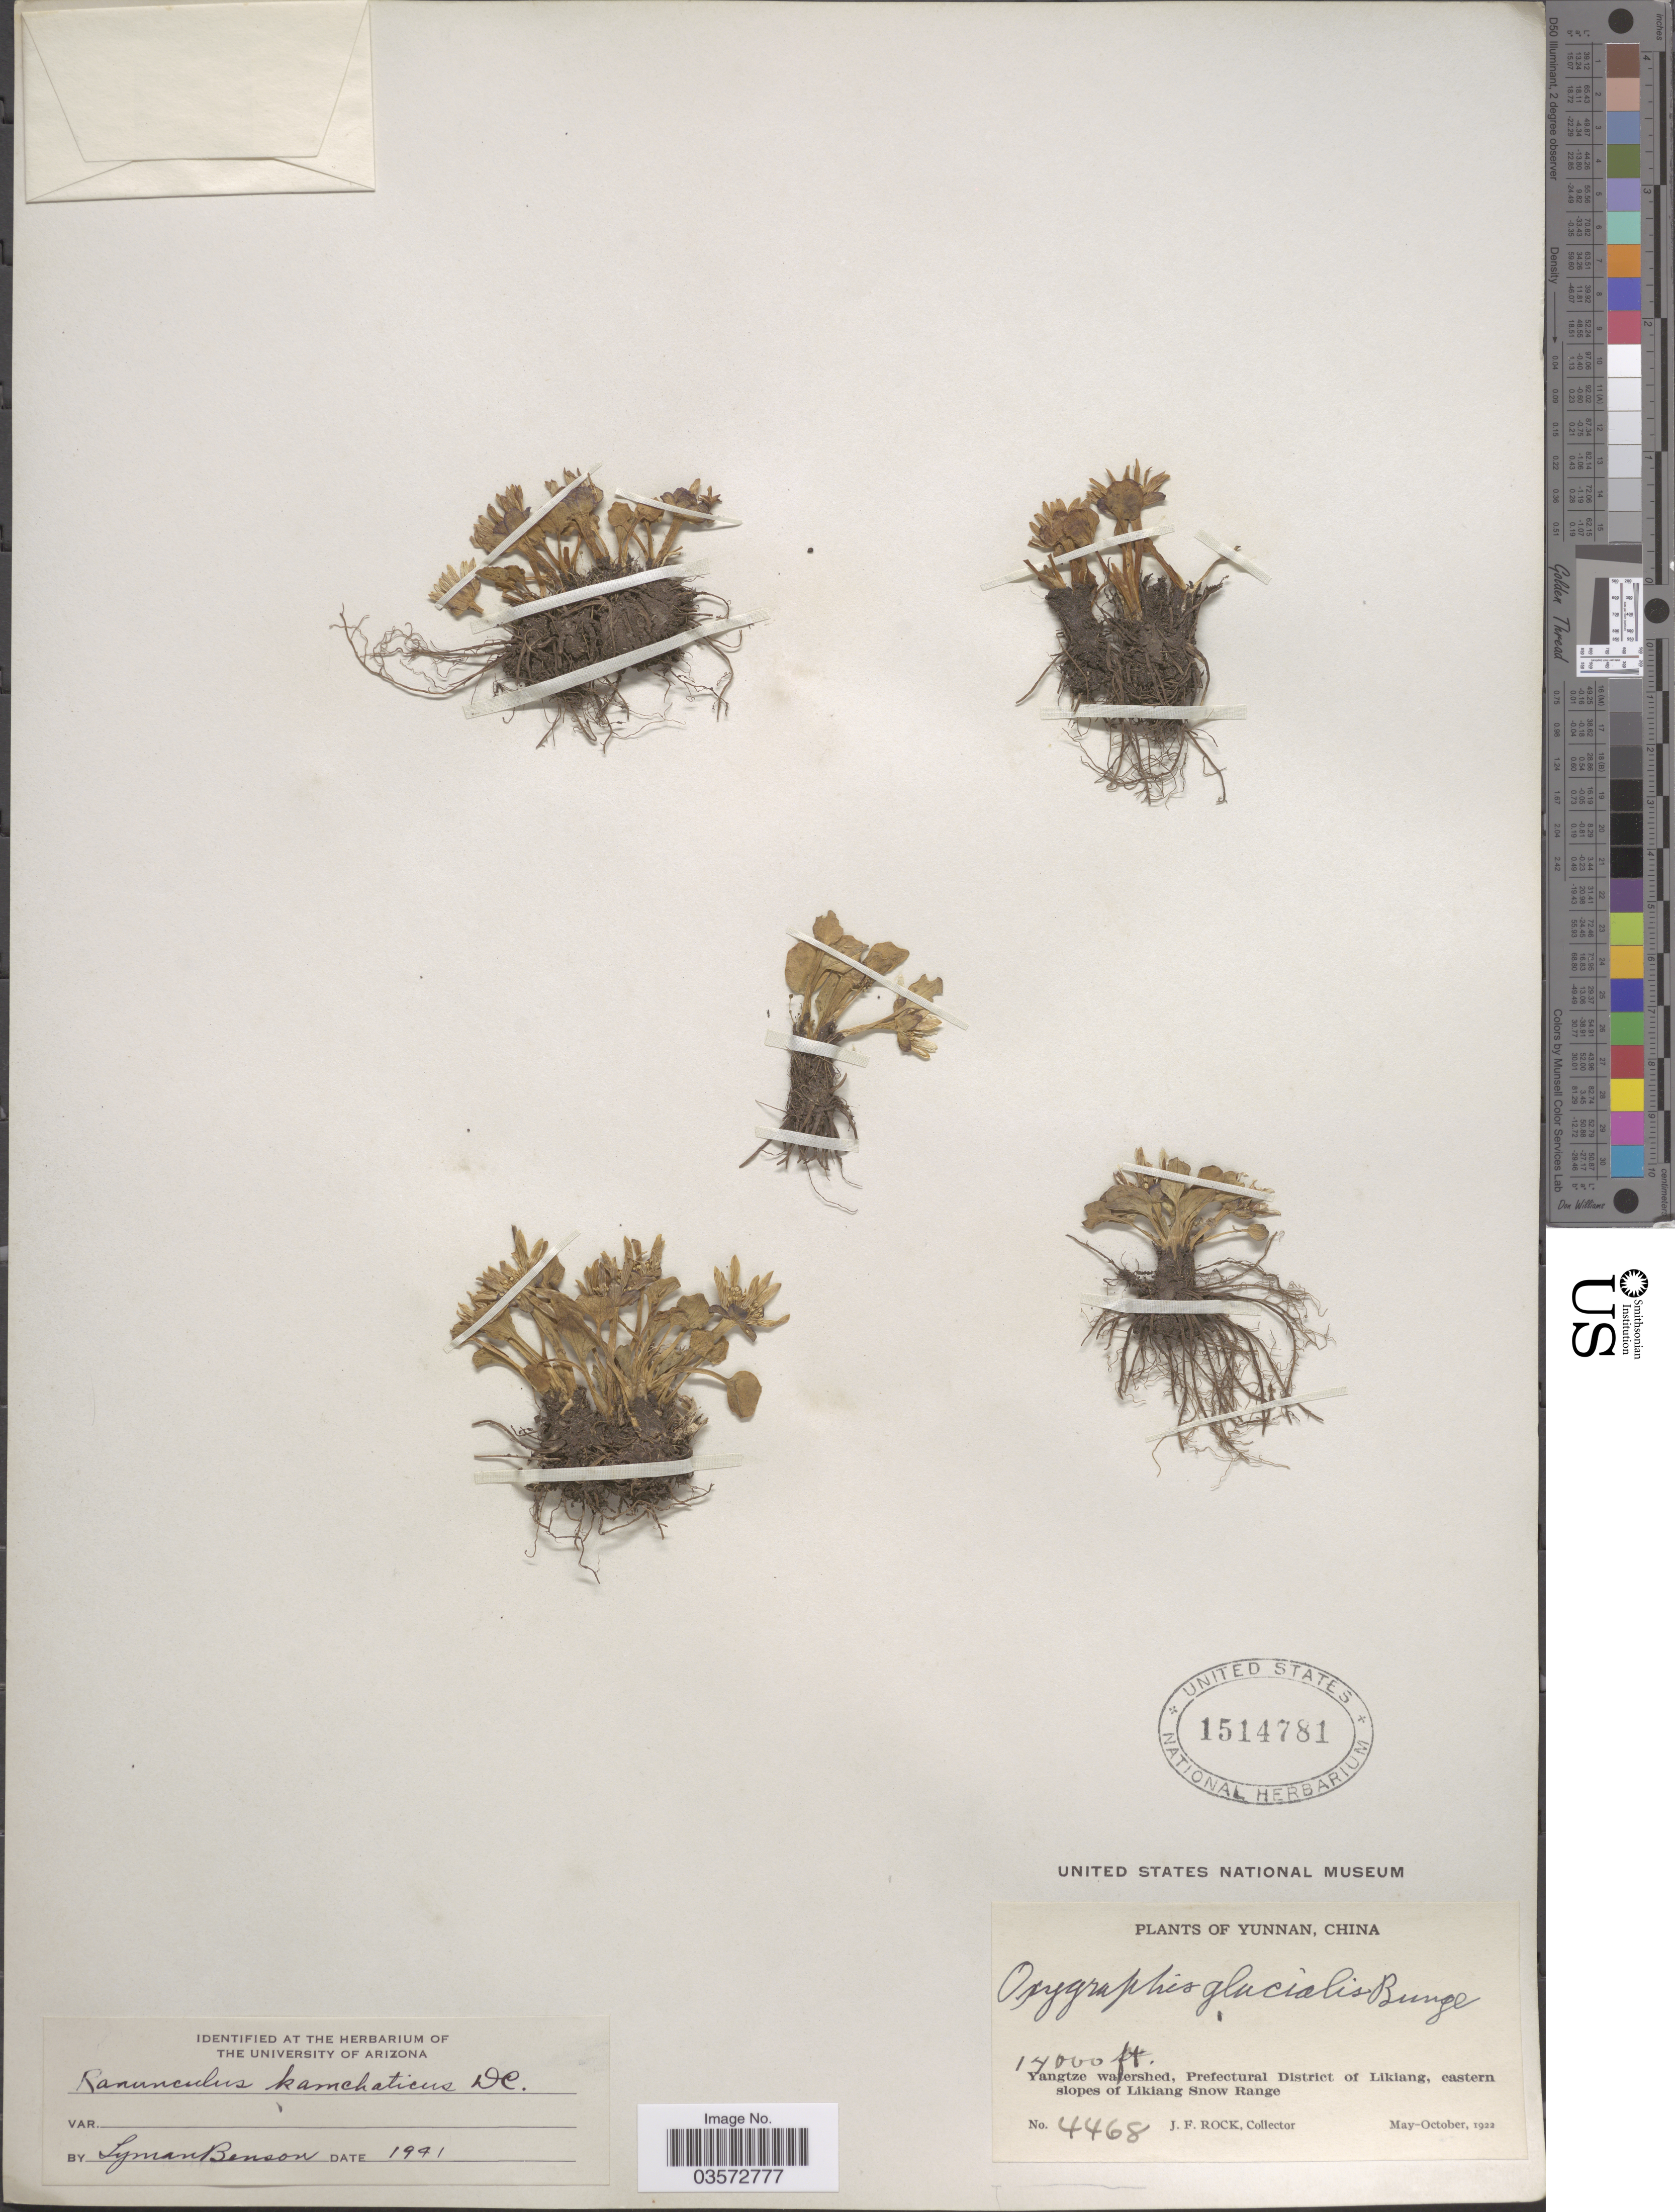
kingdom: Plantae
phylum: Tracheophyta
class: Magnoliopsida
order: Ranunculales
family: Ranunculaceae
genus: Ranunculus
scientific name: Ranunculus kamchaticus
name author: DC.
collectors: J. Rock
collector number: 4468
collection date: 1922-05/1922-10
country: China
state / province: Yunnan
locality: Yangtze watershed, Prefectural District of Likiang, eastern slopes of Likiang Snow Range.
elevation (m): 4267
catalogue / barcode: US 1514781